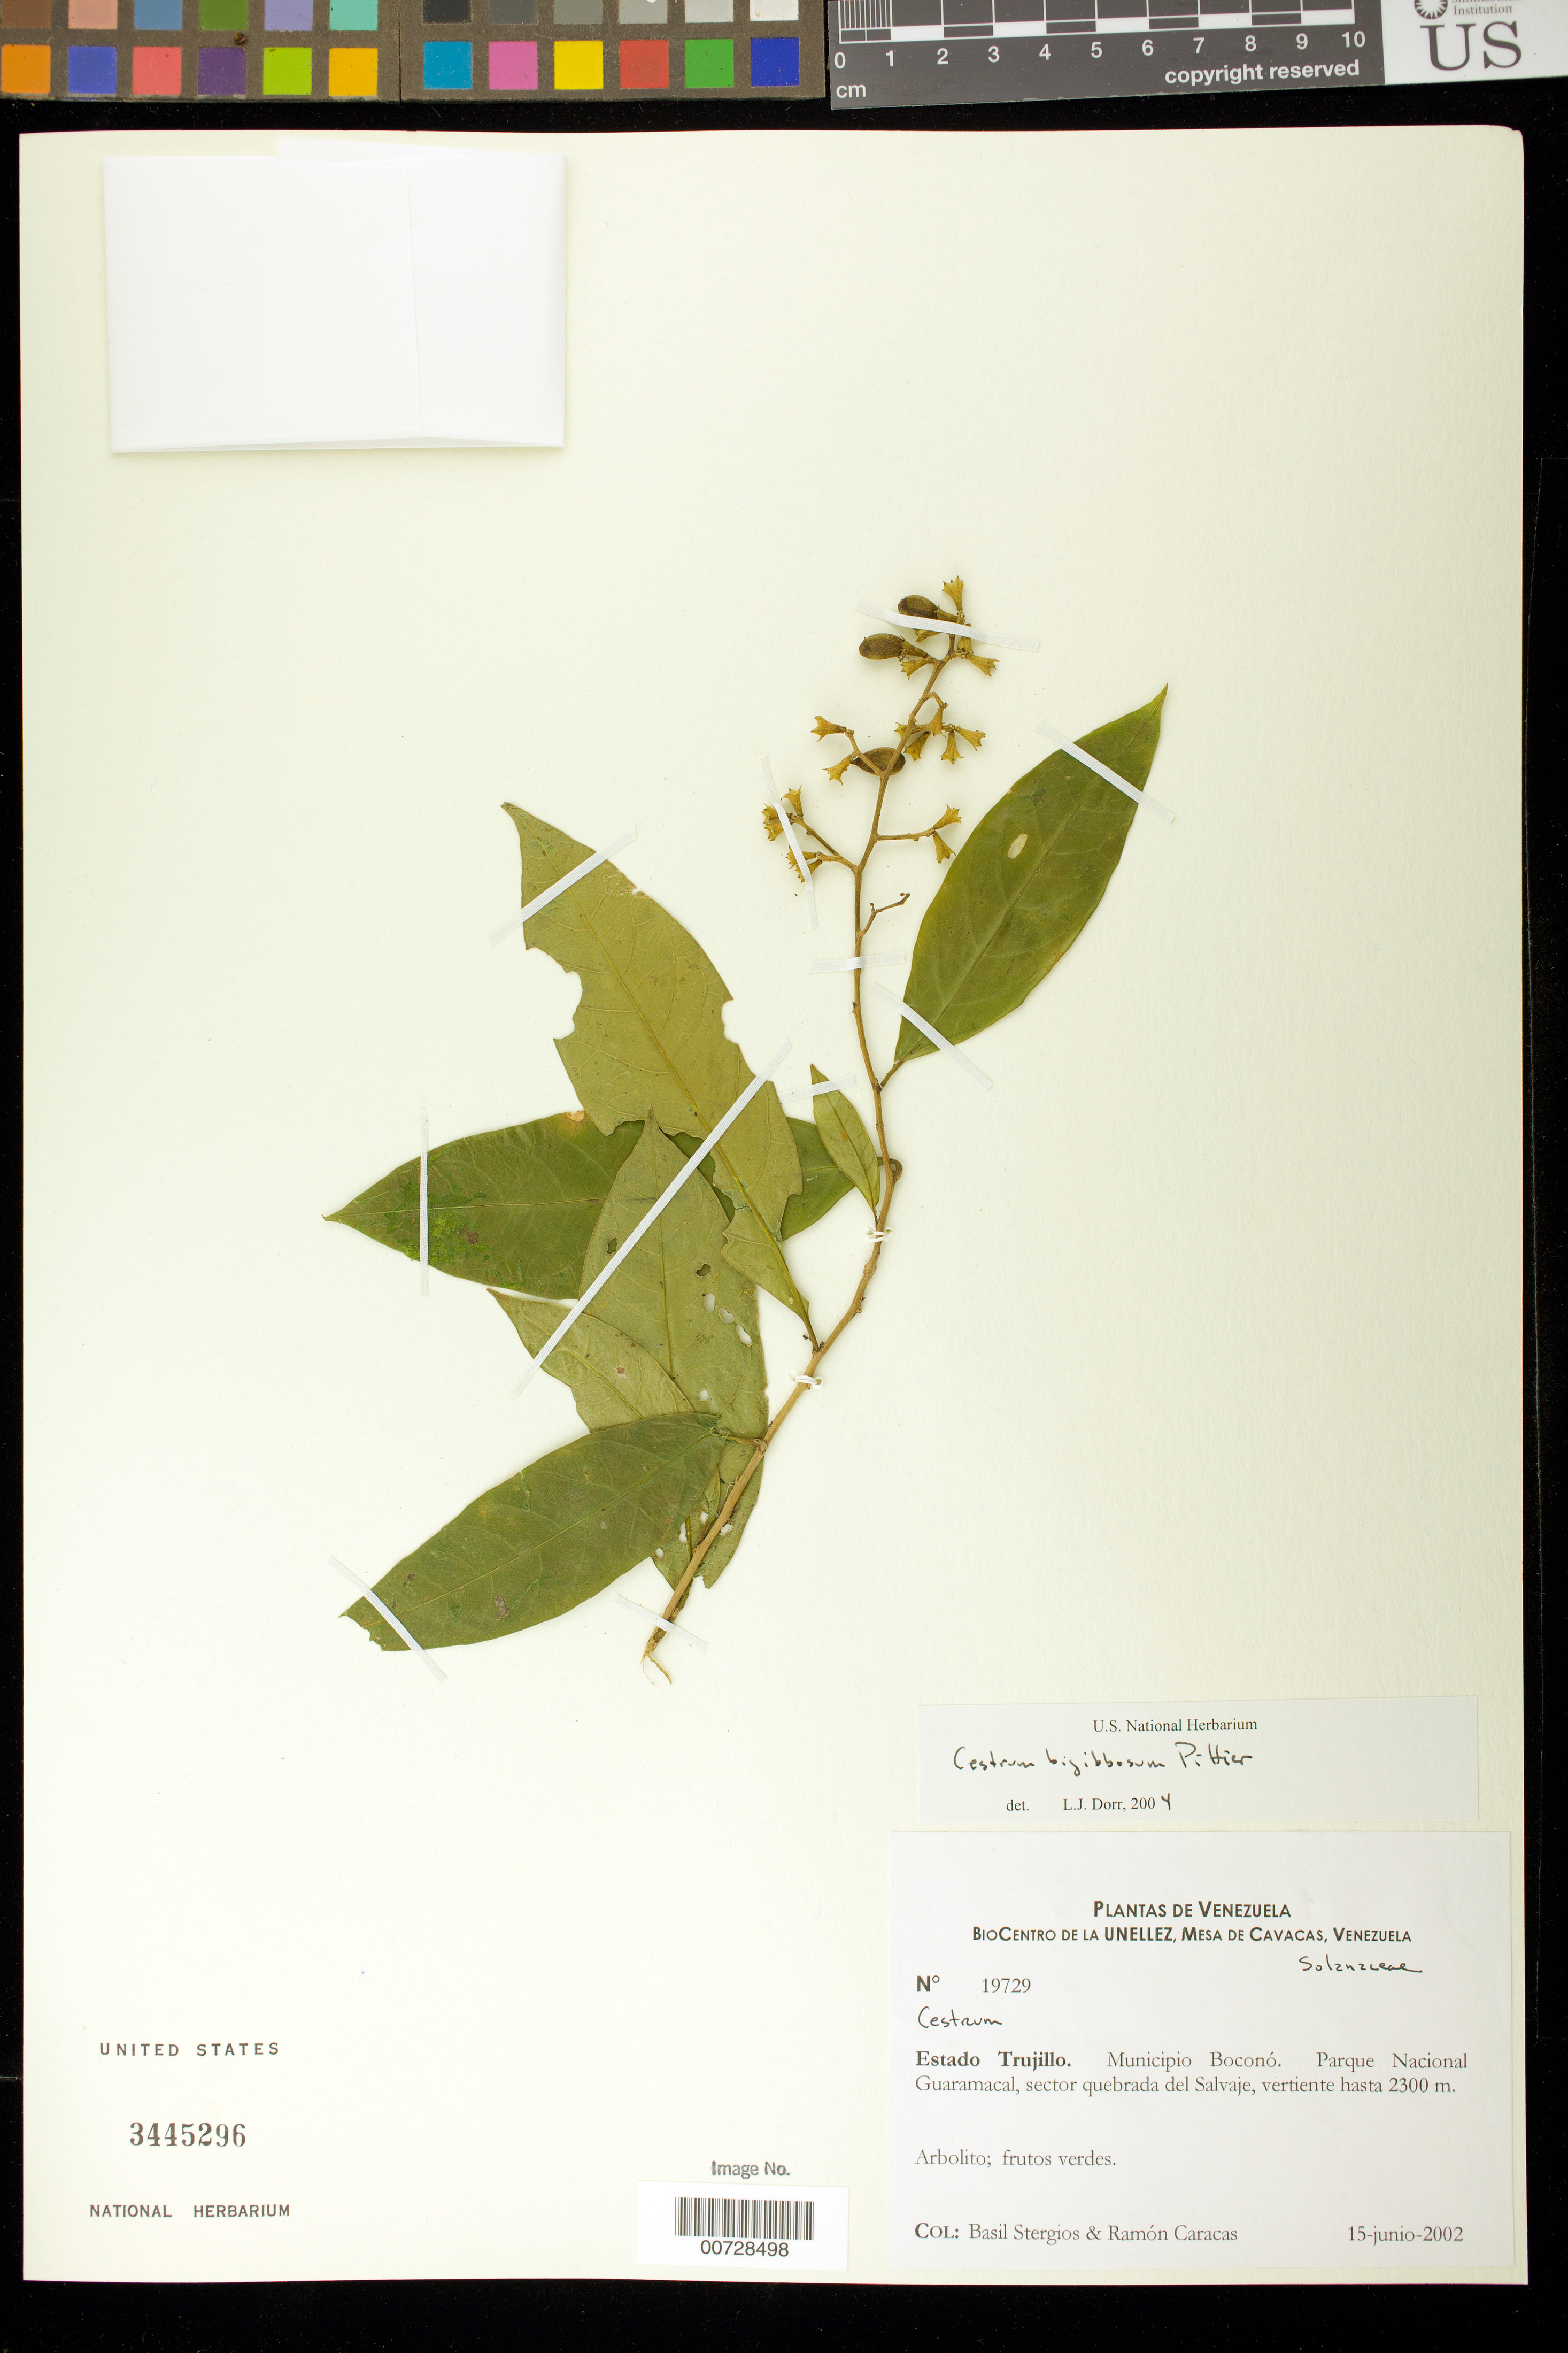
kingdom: Plantae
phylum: Tracheophyta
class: Magnoliopsida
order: Solanales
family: Solanaceae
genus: Cestrum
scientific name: Cestrum bigibbosum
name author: Pittier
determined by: Dorr, L. J., (BOT), Smithsonian Institution - National Museum of Natural History (UNITED STATES)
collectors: B. G. Stergios & R. Caracas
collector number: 19729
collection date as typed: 15 Jun 2002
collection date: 2002-06-15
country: Venezuela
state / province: Trujillo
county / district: Boconó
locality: Parque Nacional Guaramacal, sector quebrada del Salvaje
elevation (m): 2300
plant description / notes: PORT, US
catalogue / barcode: US 3445296